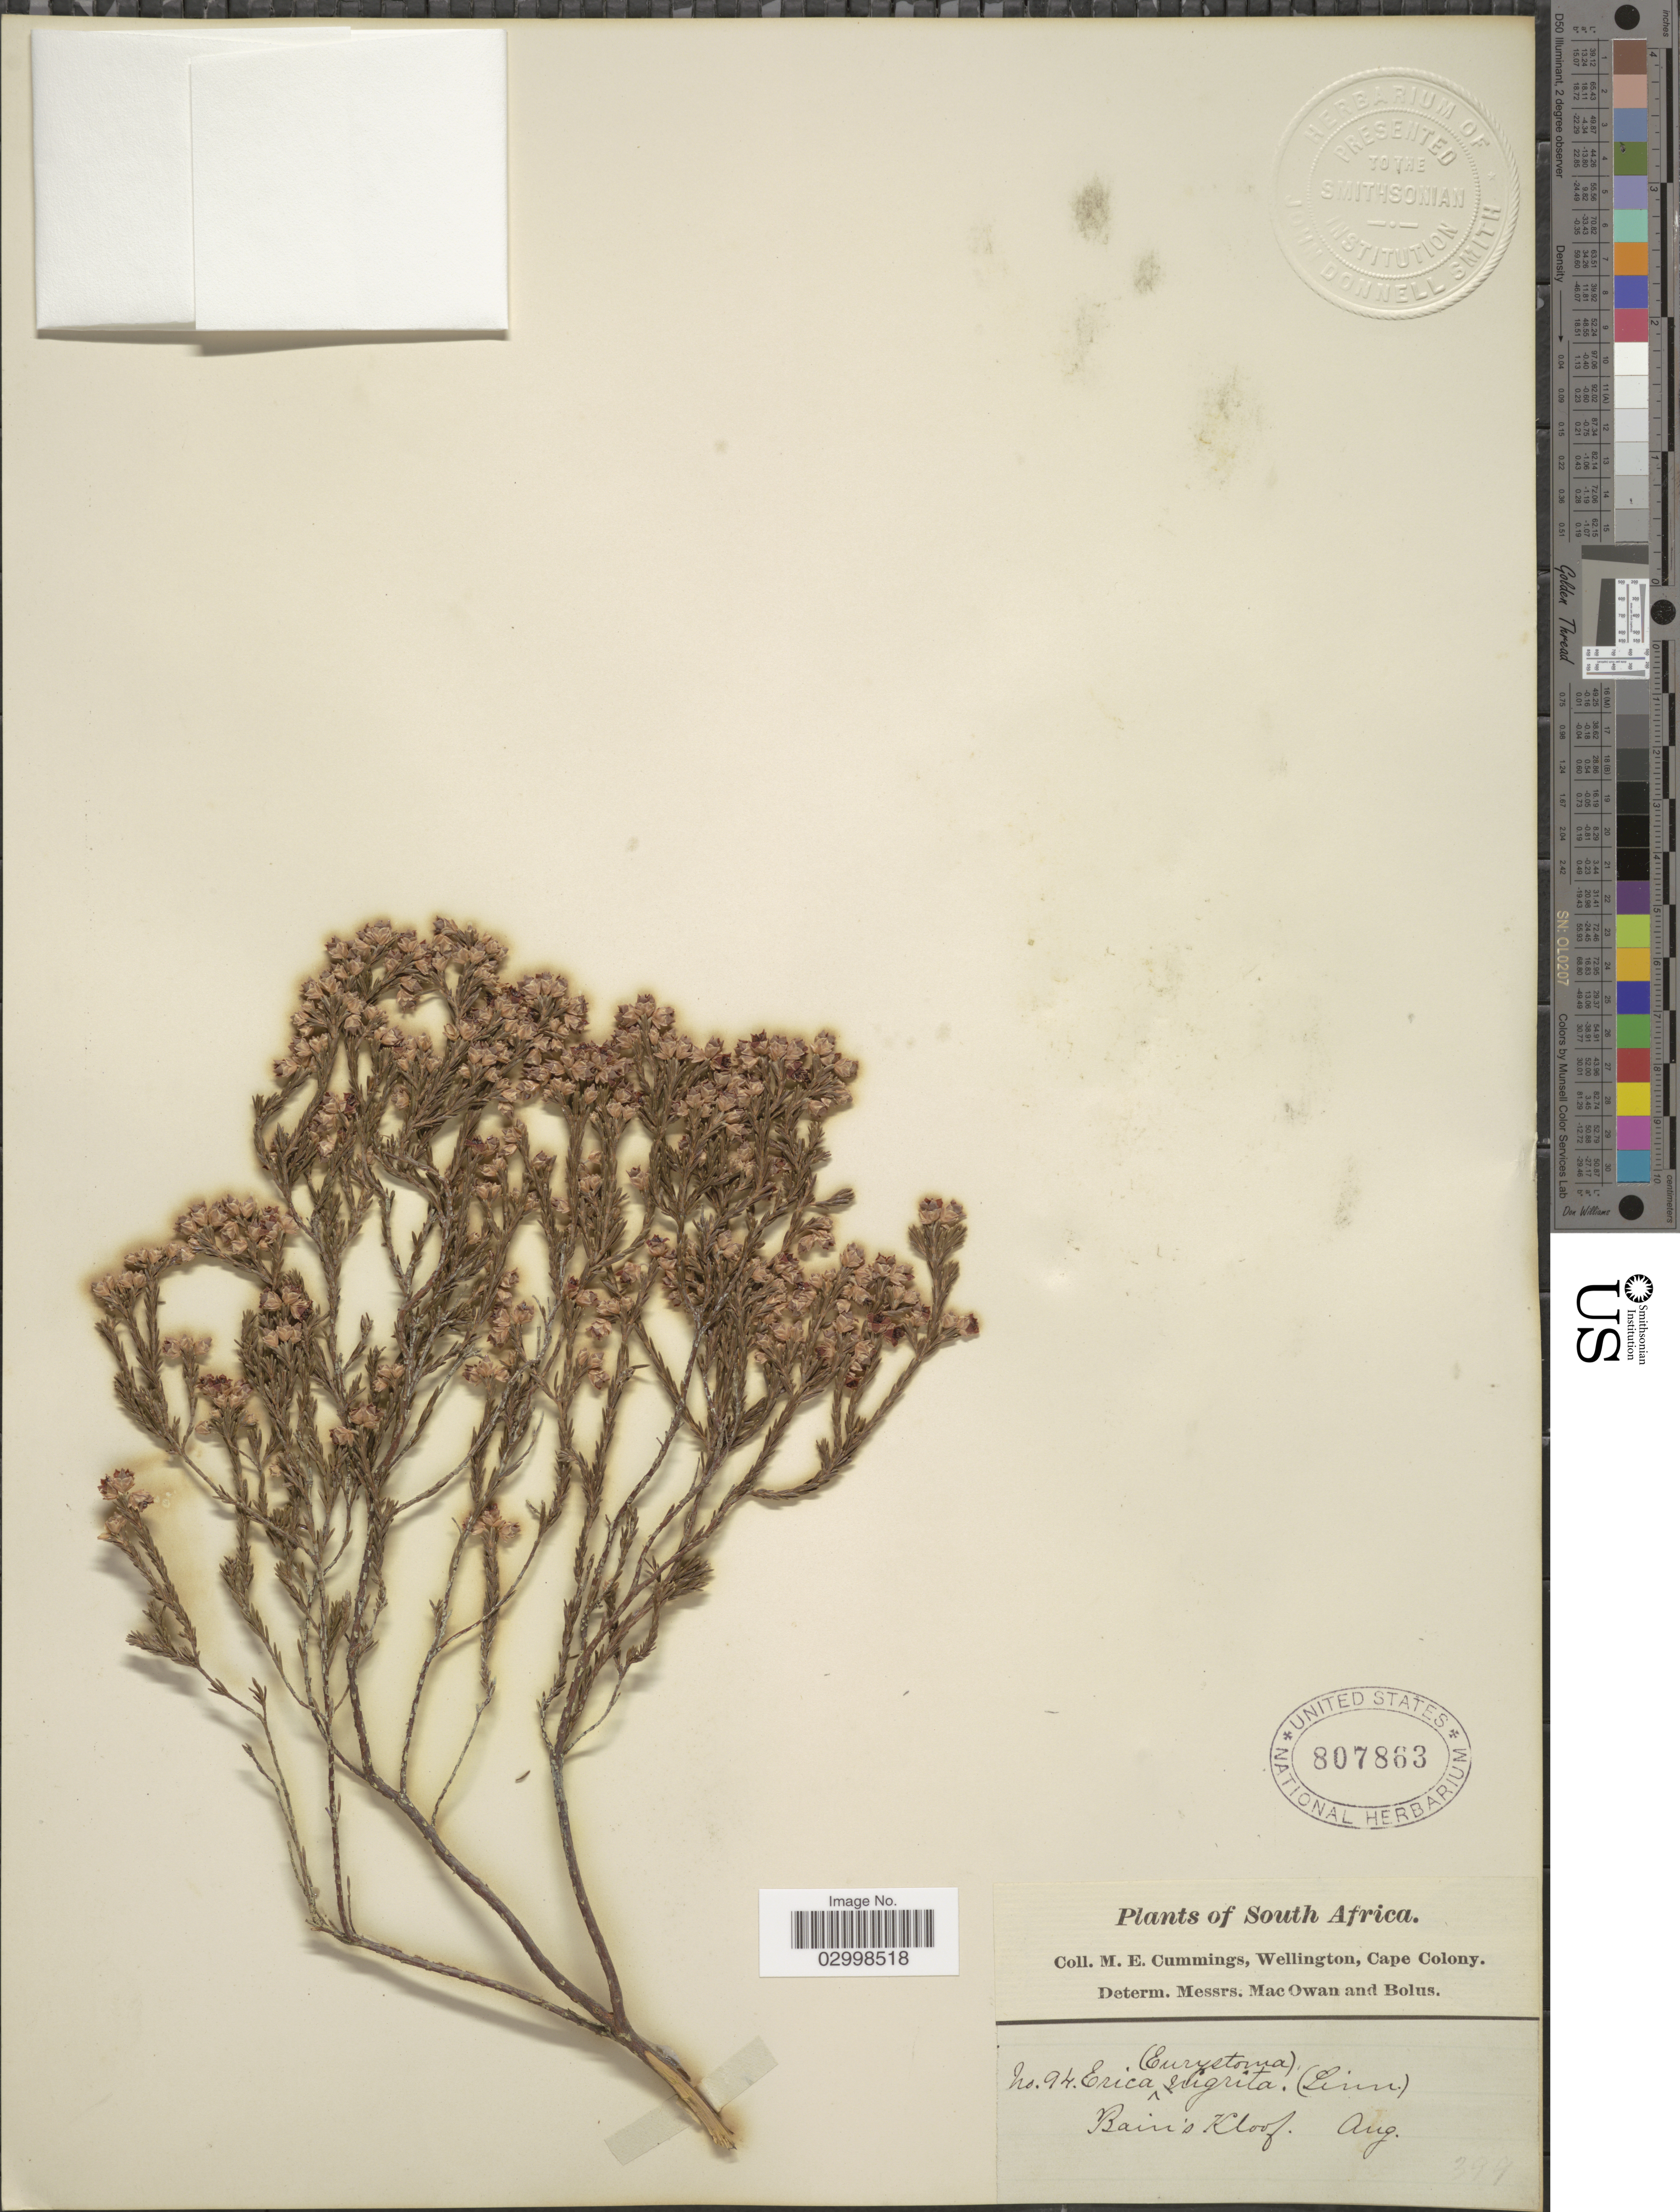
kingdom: Plantae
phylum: Tracheophyta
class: Magnoliopsida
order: Ericales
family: Ericaceae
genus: Erica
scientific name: Erica nigrita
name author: L.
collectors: M. E. Cummings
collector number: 94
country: South Africa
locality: Bain's Kloof.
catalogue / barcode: US 807863